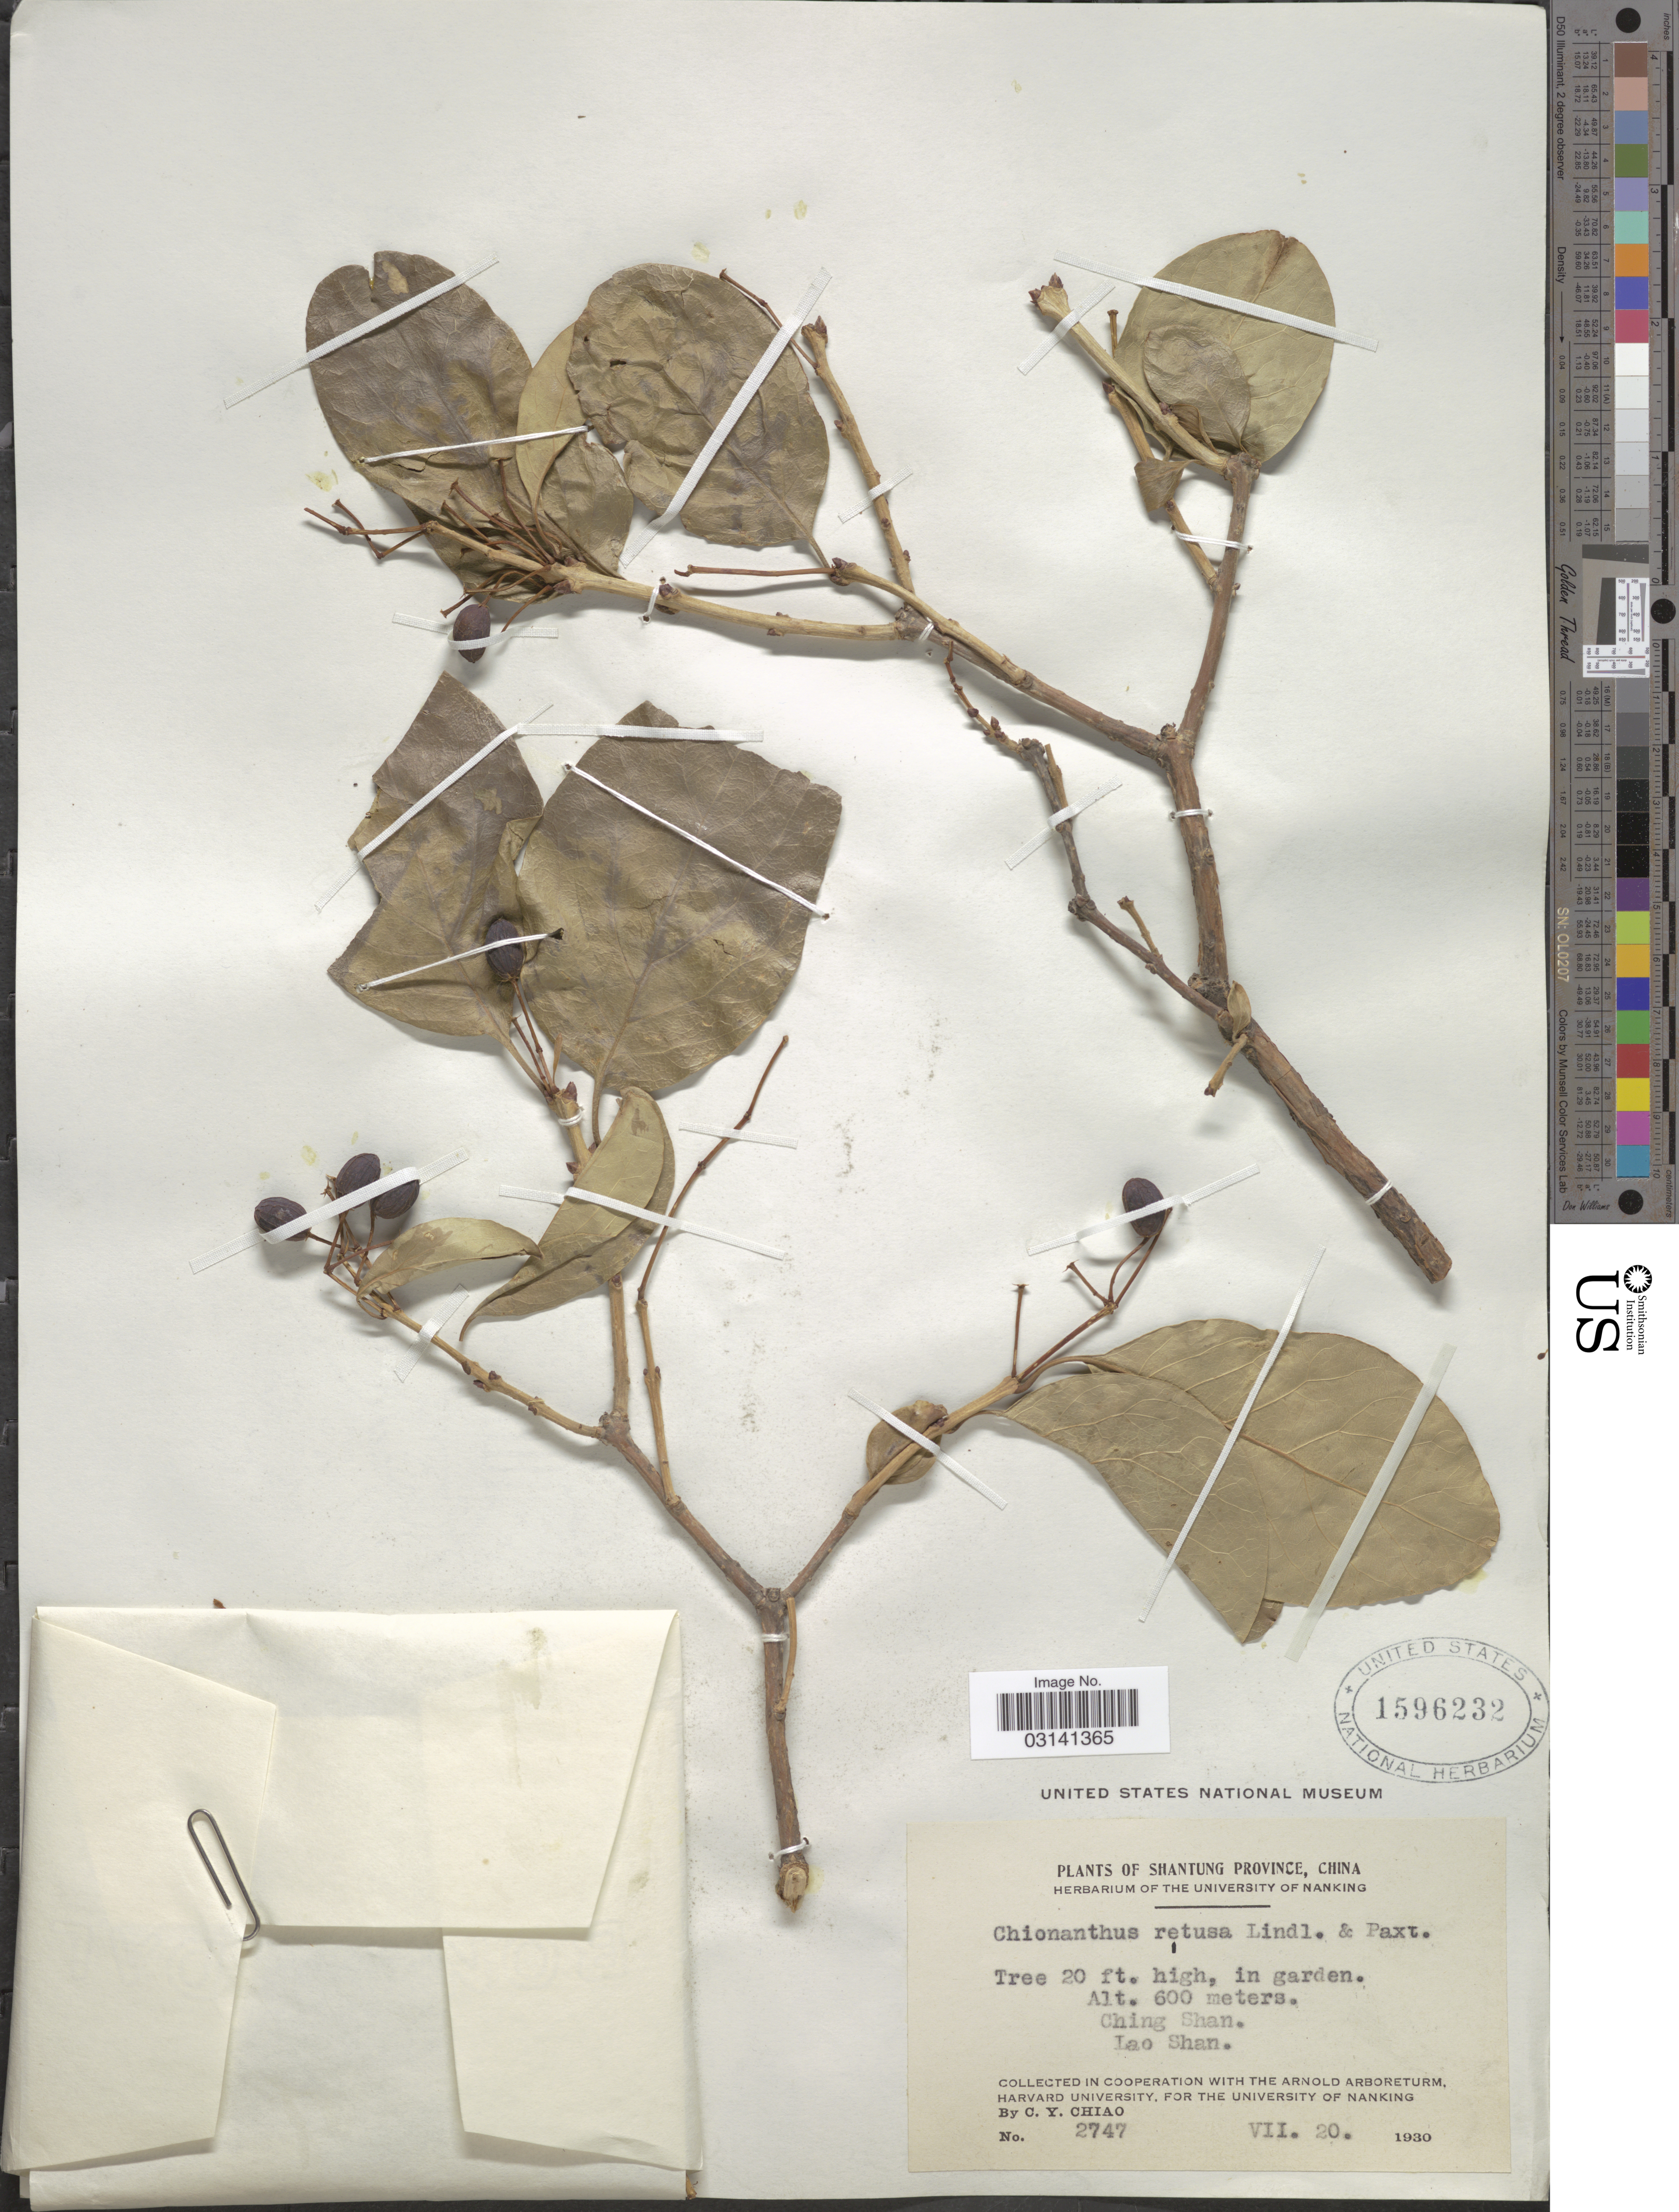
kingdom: Plantae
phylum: Tracheophyta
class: Magnoliopsida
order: Lamiales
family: Oleaceae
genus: Chionanthus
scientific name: Chionanthus retusus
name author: Lindl. & Paxton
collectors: C. Y. Chiao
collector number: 2747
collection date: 1930-07-20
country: China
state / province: Shandong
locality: Shantung Province, in garden, Ching Shan. Lao Shan.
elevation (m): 600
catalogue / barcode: US 1596232